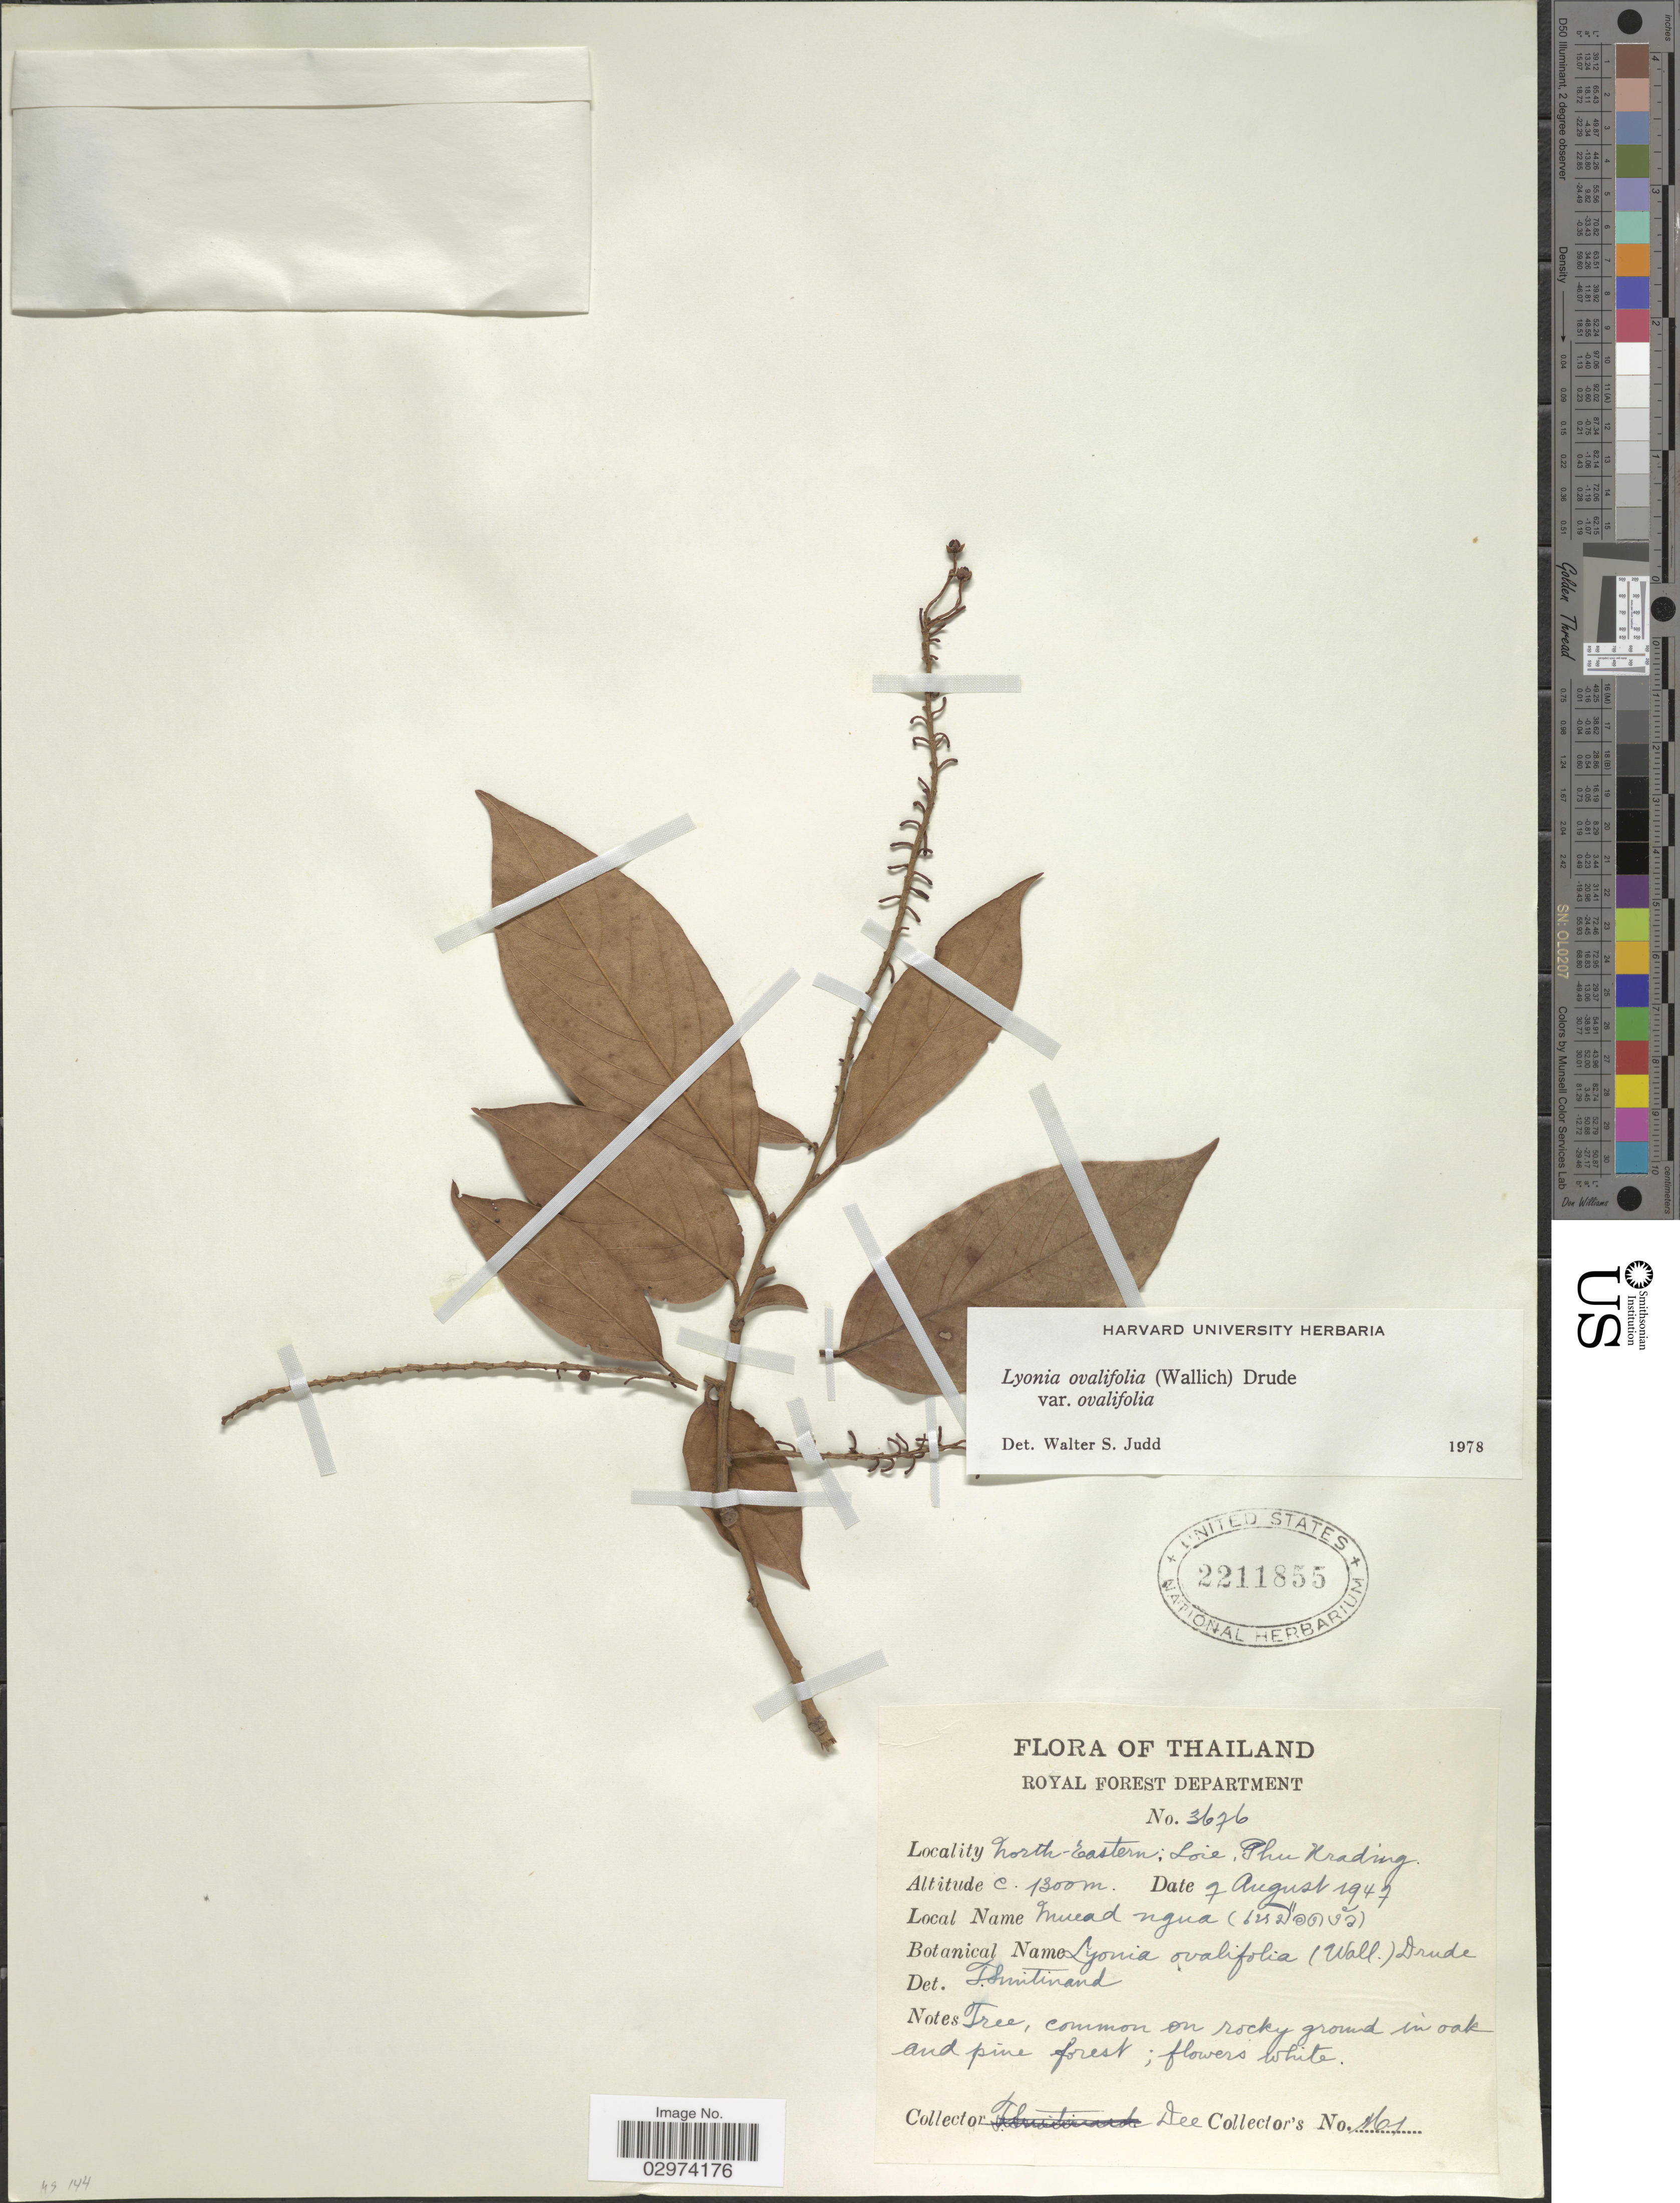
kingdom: Plantae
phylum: Tracheophyta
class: Magnoliopsida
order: Ericales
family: Ericaceae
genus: Lyonia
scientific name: Lyonia ovalifolia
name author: (Wall.) Drude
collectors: -. Dee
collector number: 161*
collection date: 1947-08-07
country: Thailand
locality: Royal Forest Department. North-Eastern: Loie, Phu Krading.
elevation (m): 1300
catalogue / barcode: US 2211855